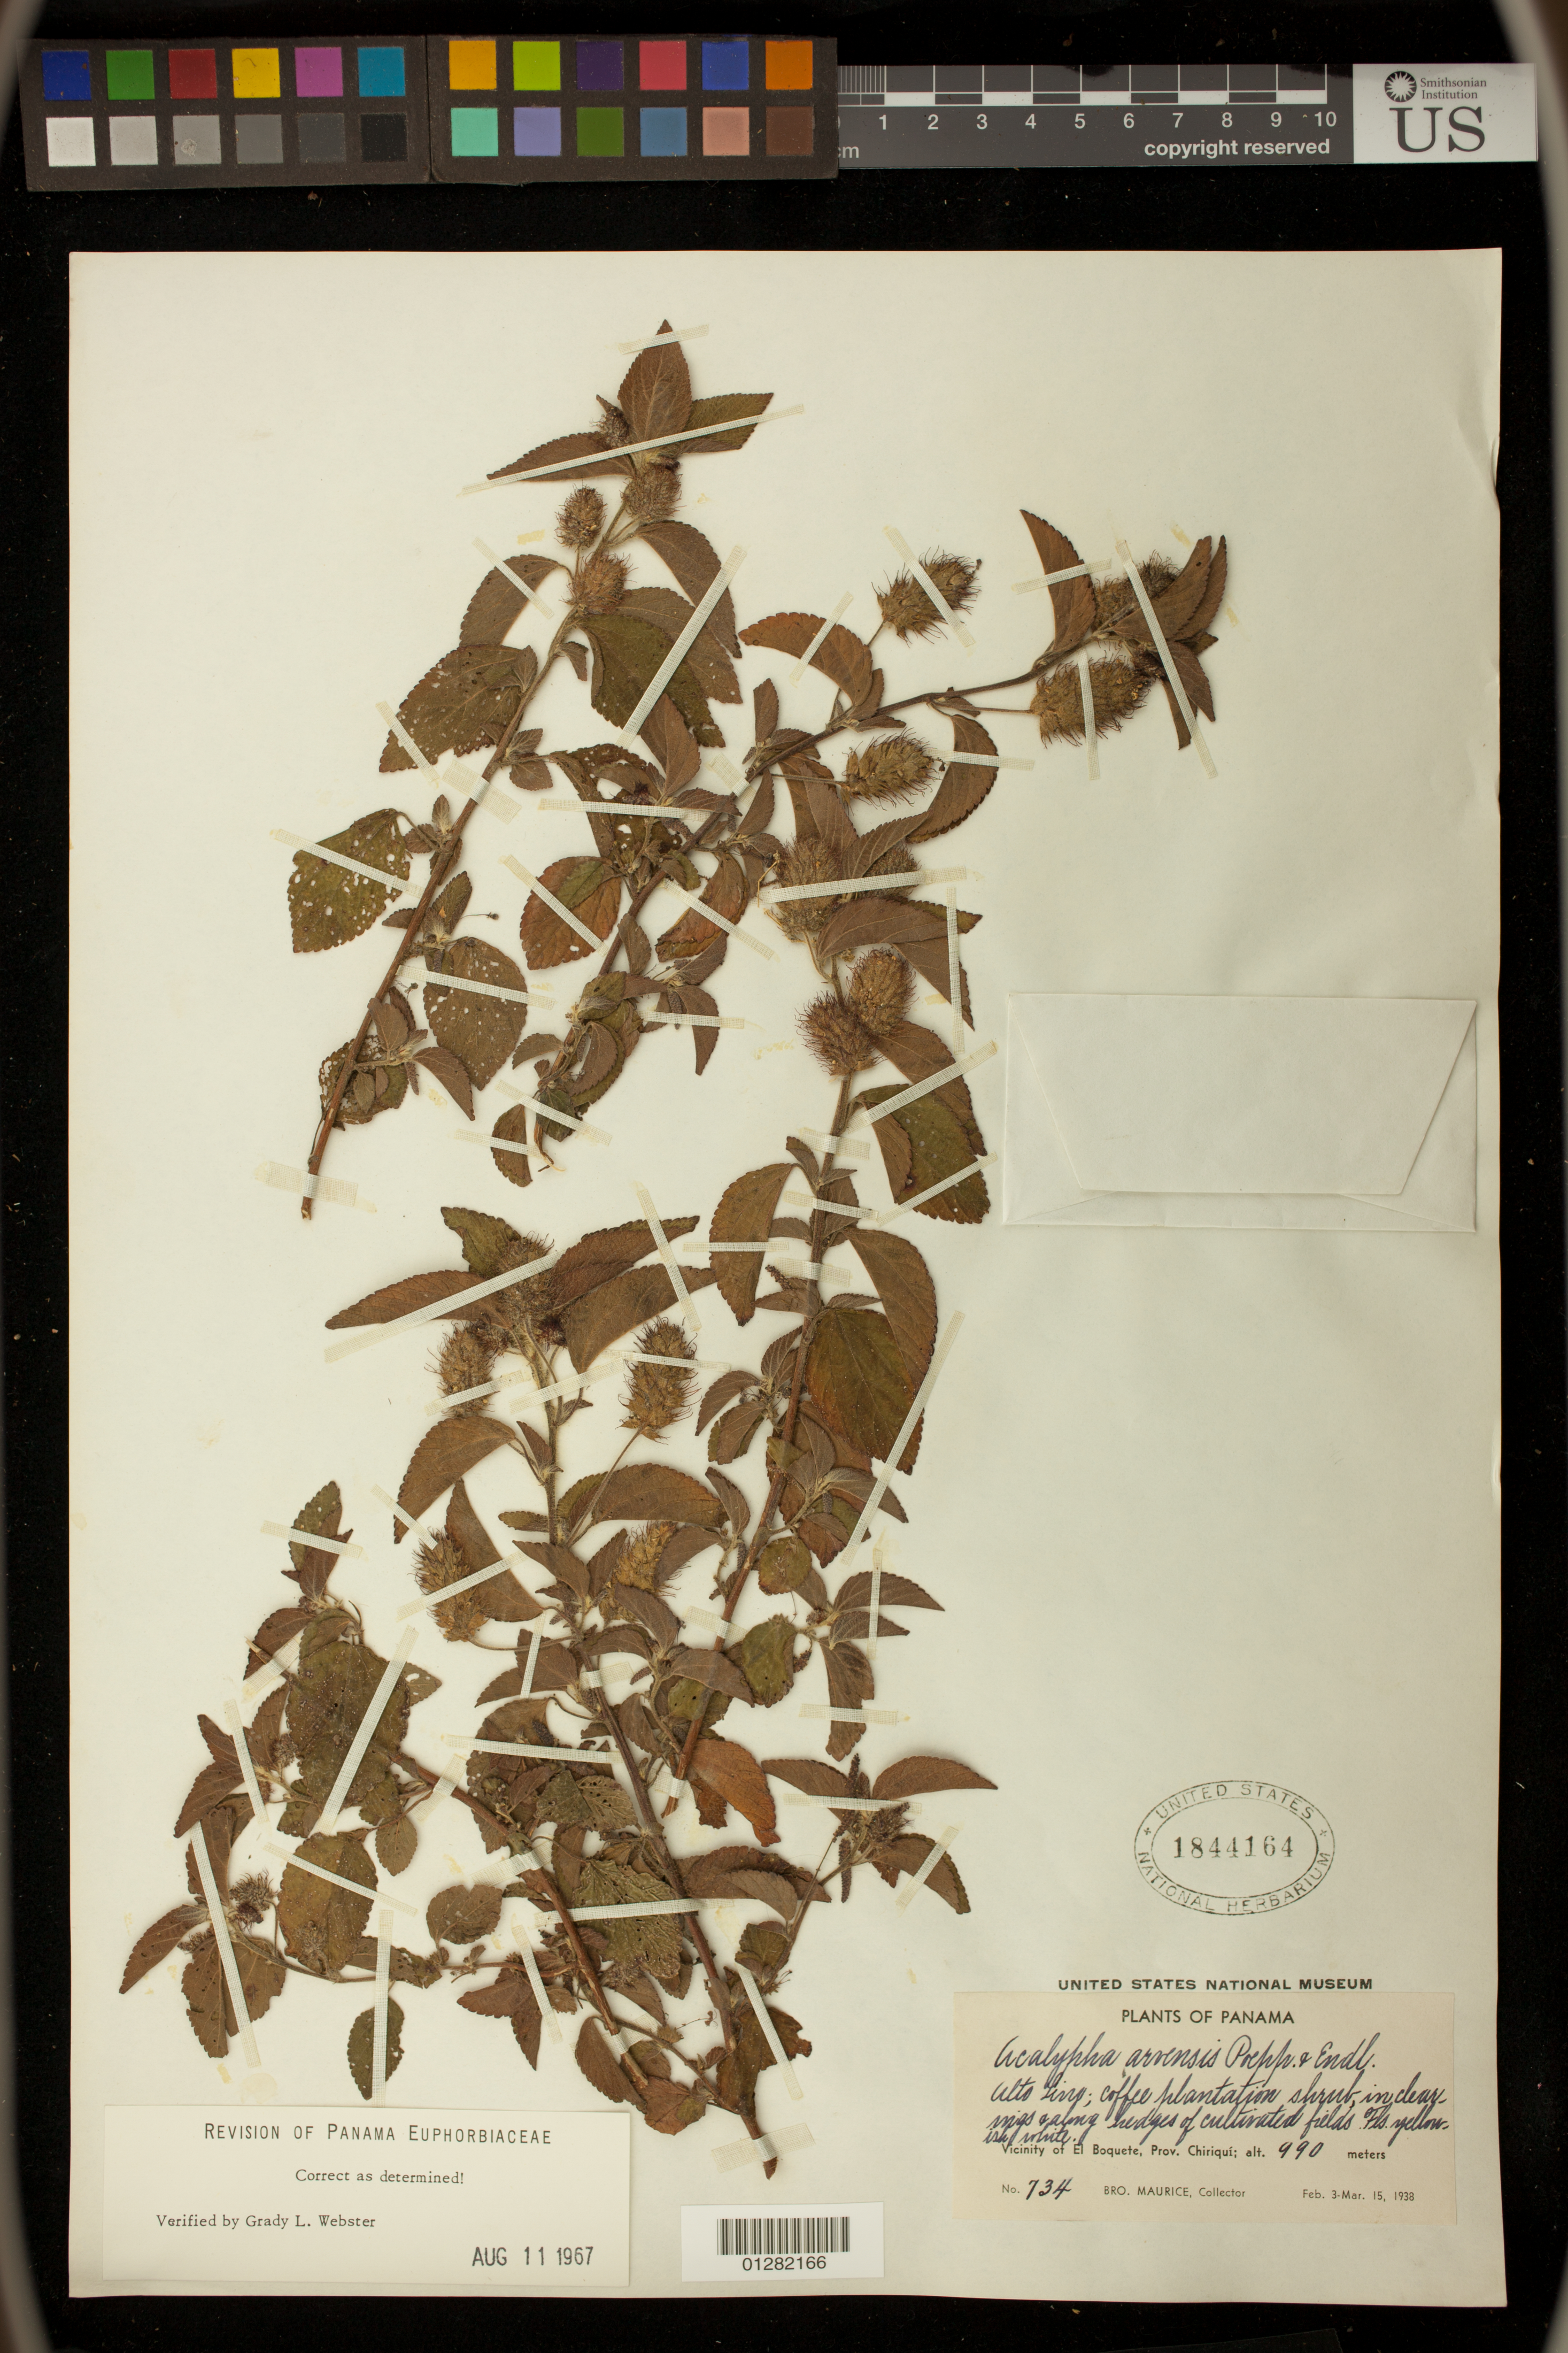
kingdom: Plantae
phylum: Tracheophyta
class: Magnoliopsida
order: Malpighiales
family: Euphorbiaceae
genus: Acalypha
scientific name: Acalypha arvensis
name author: Poepp.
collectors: B. Maurice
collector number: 734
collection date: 1938-02-03/1938-03-15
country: Panama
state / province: Chiriqui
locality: Vicinity of El Boquete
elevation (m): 990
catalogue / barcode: US 1844164